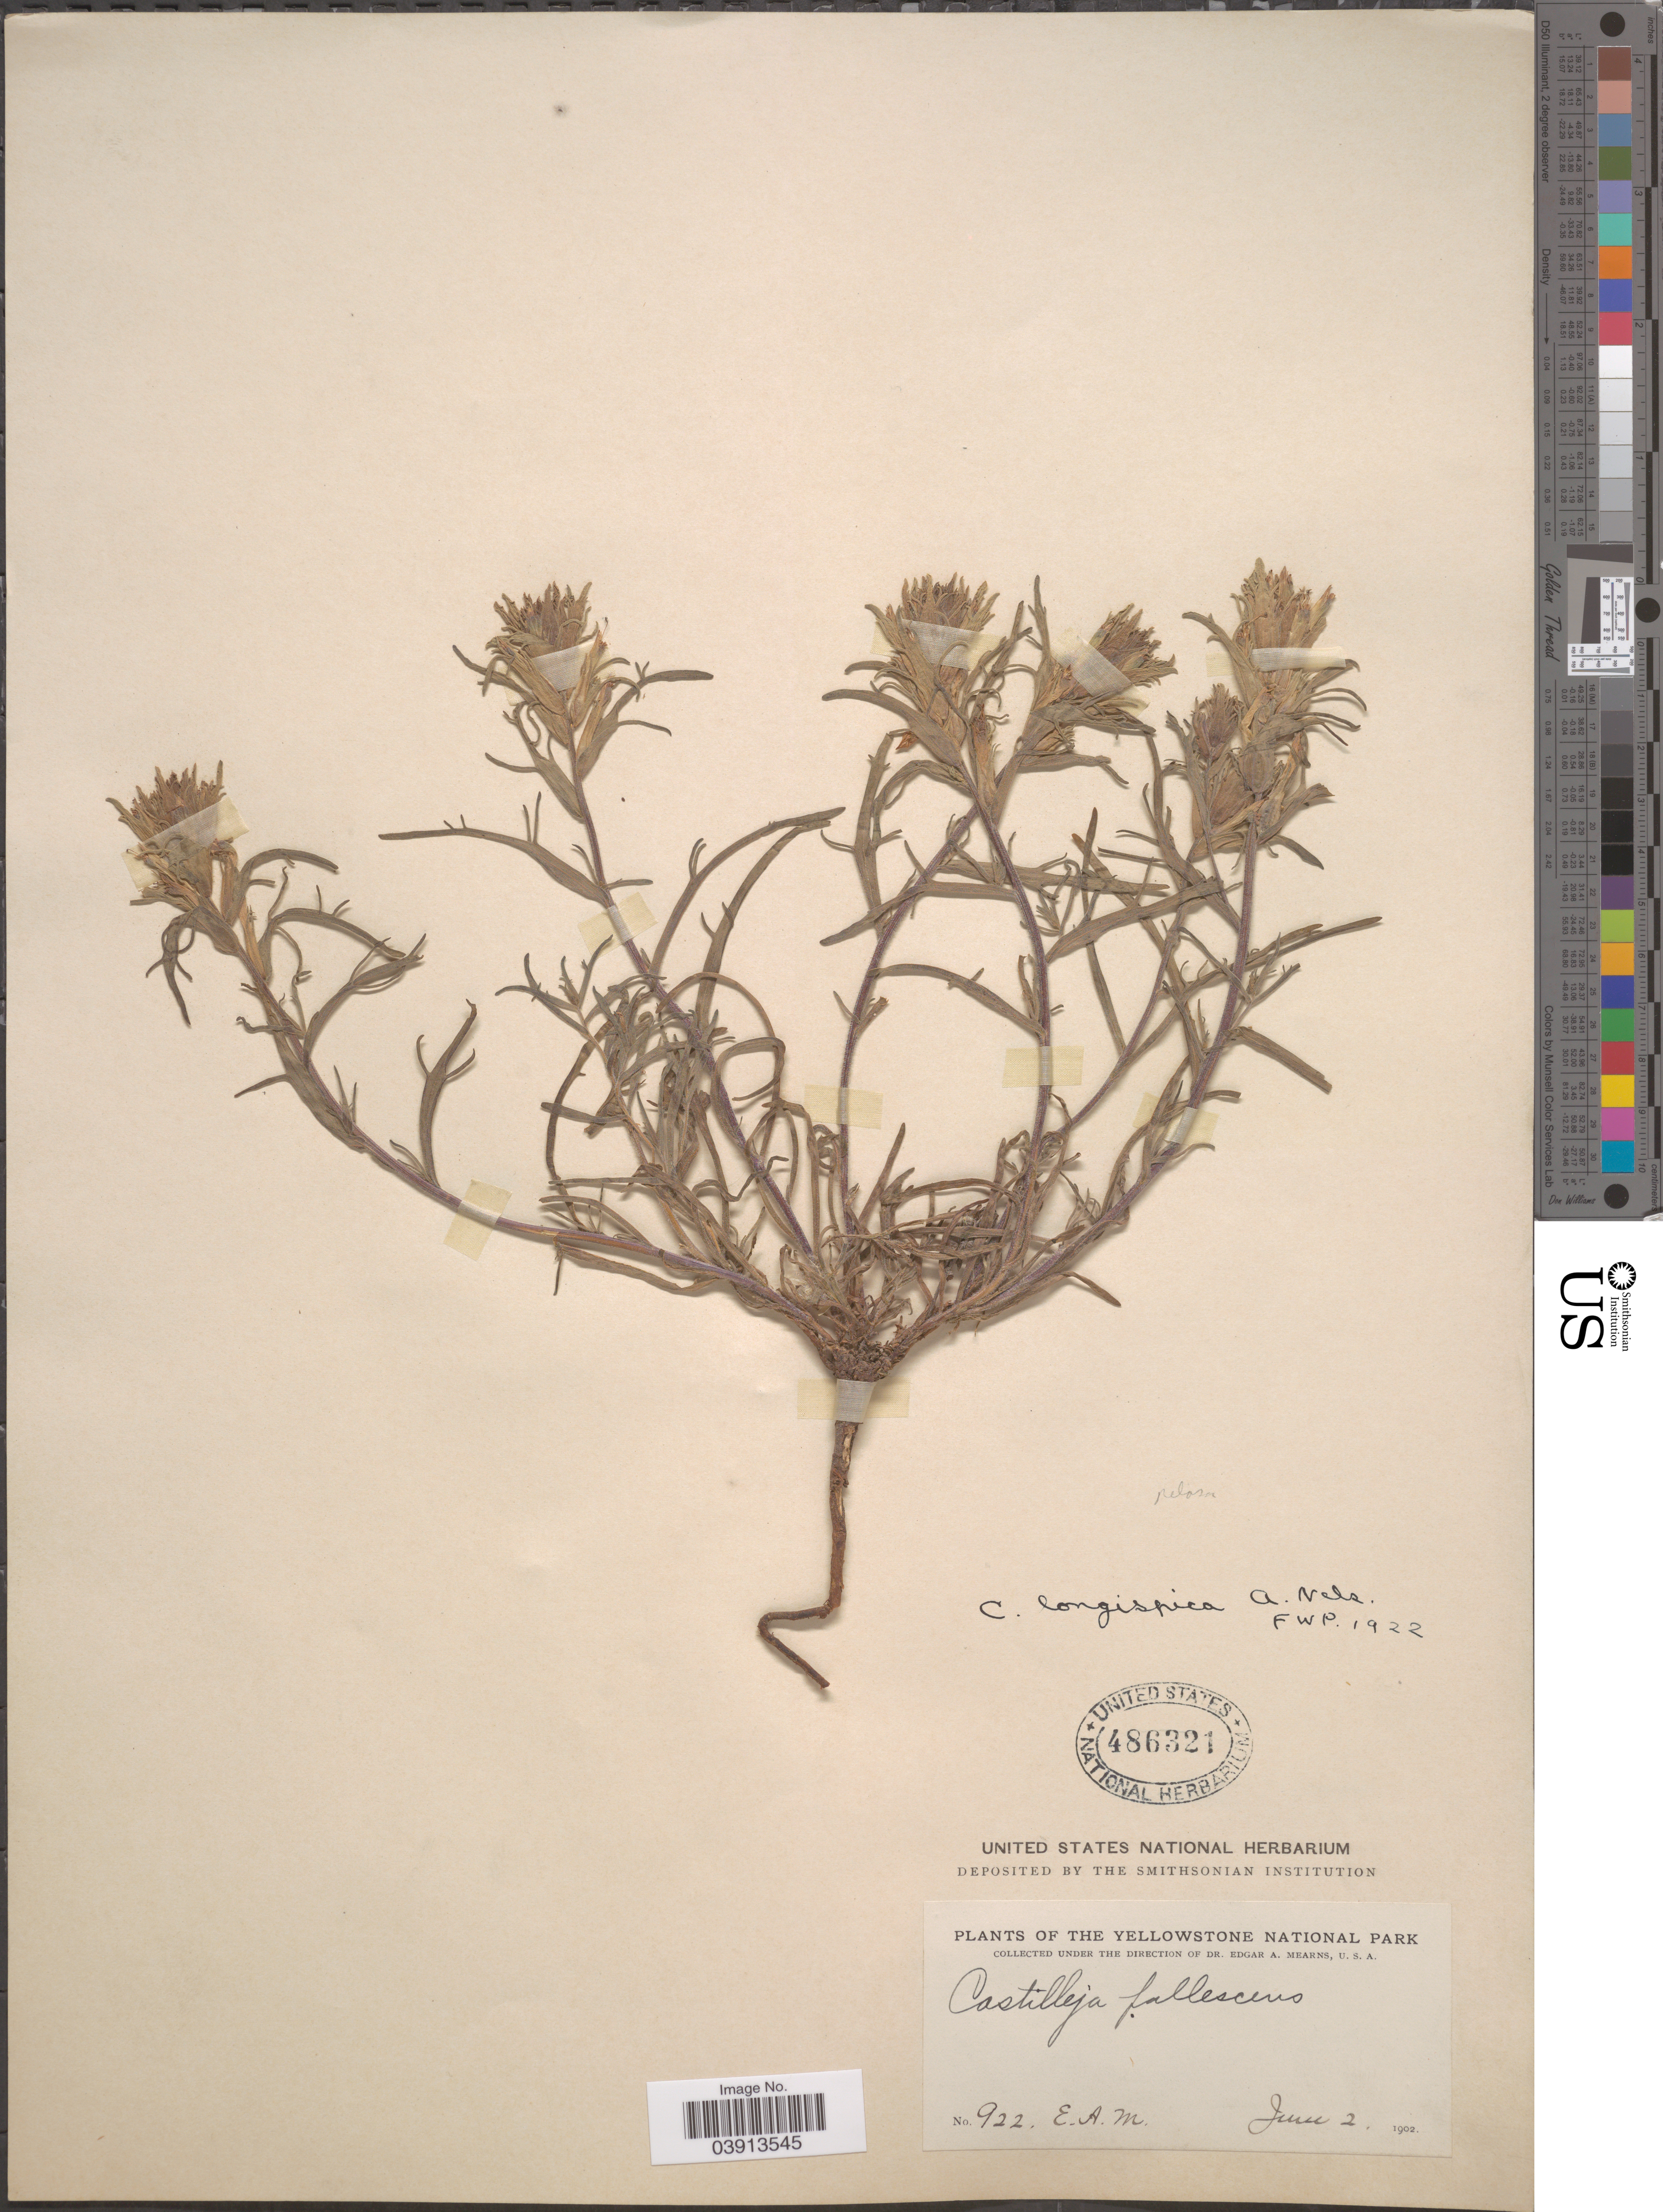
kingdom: Plantae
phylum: Tracheophyta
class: Magnoliopsida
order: Lamiales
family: Orobanchaceae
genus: Castilleja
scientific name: Castilleja pilosa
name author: (S. Watson) Rydb.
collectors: E. A. Mearns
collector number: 922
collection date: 1902-06-02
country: United States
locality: The Yellowstone National Park.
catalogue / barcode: US 486321